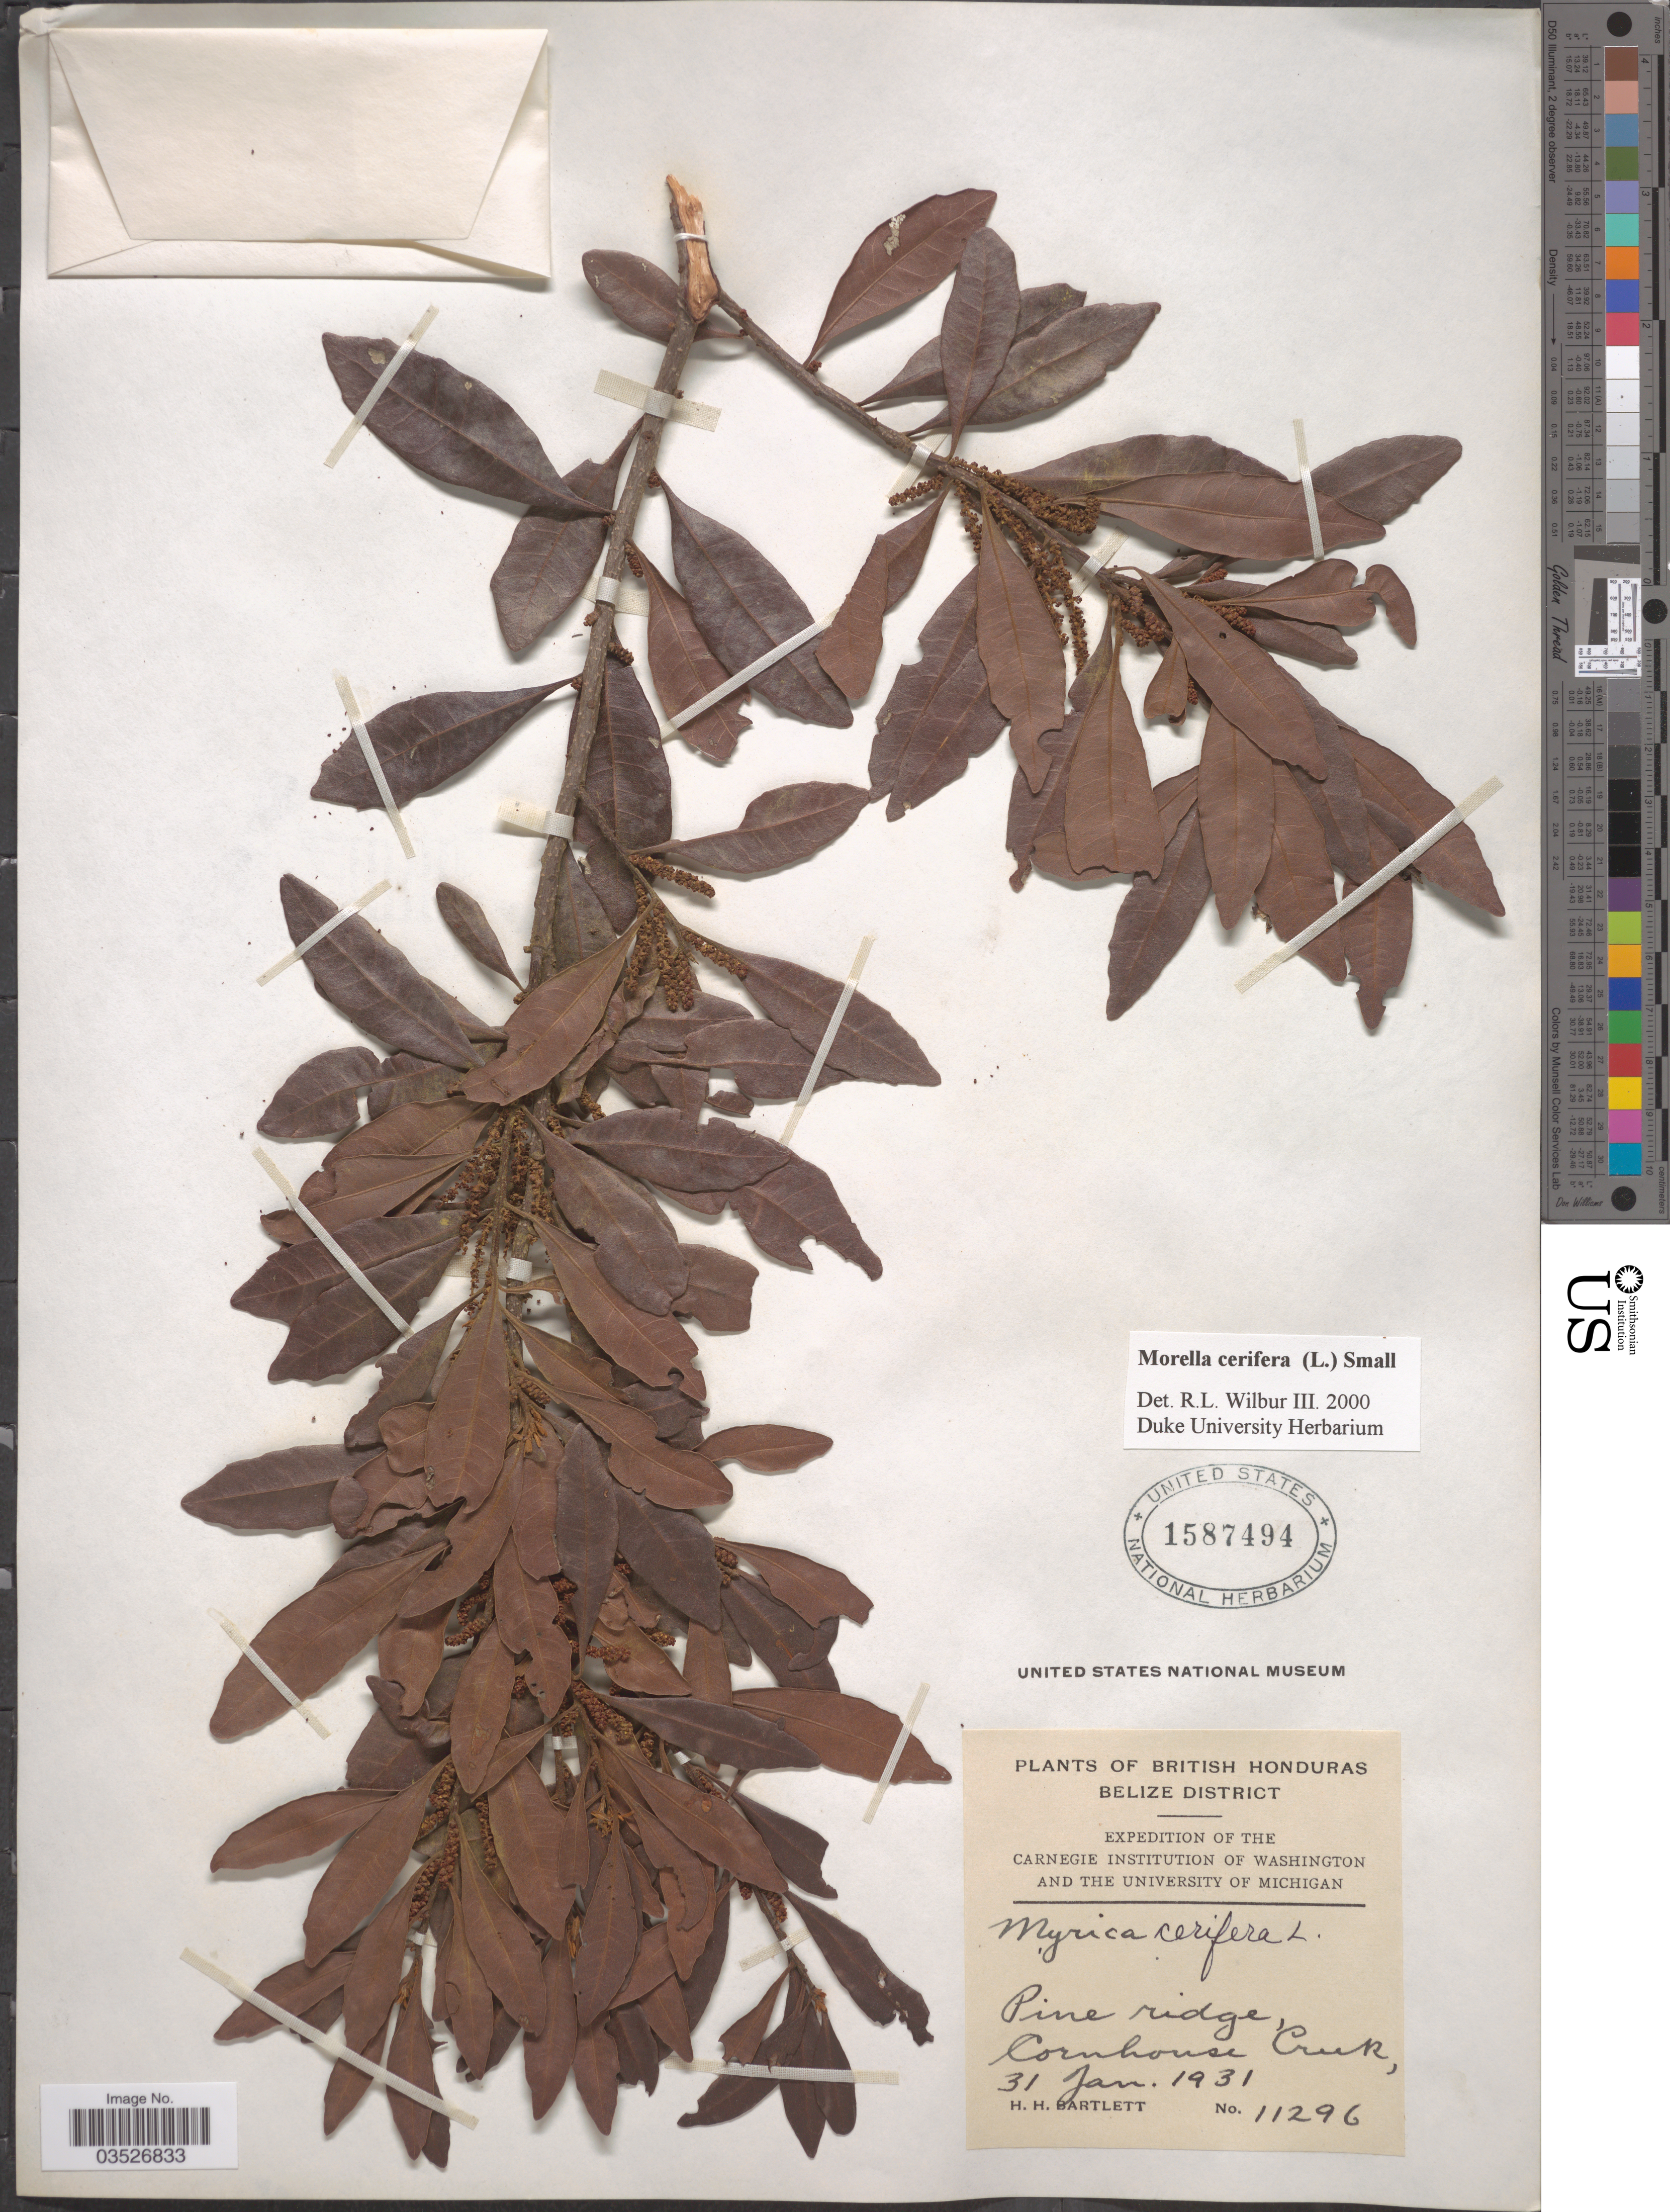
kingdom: Plantae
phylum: Tracheophyta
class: Magnoliopsida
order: Fagales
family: Myricaceae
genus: Morella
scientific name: Morella cerifera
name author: (L.) Small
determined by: Wilbur, R. L.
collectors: H. H. Bartlett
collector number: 11296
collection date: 1931-01-31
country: Belize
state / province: Belize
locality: British Honduras. Belize District. Pine ridge, Cornhouse Creek.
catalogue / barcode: US 1587494